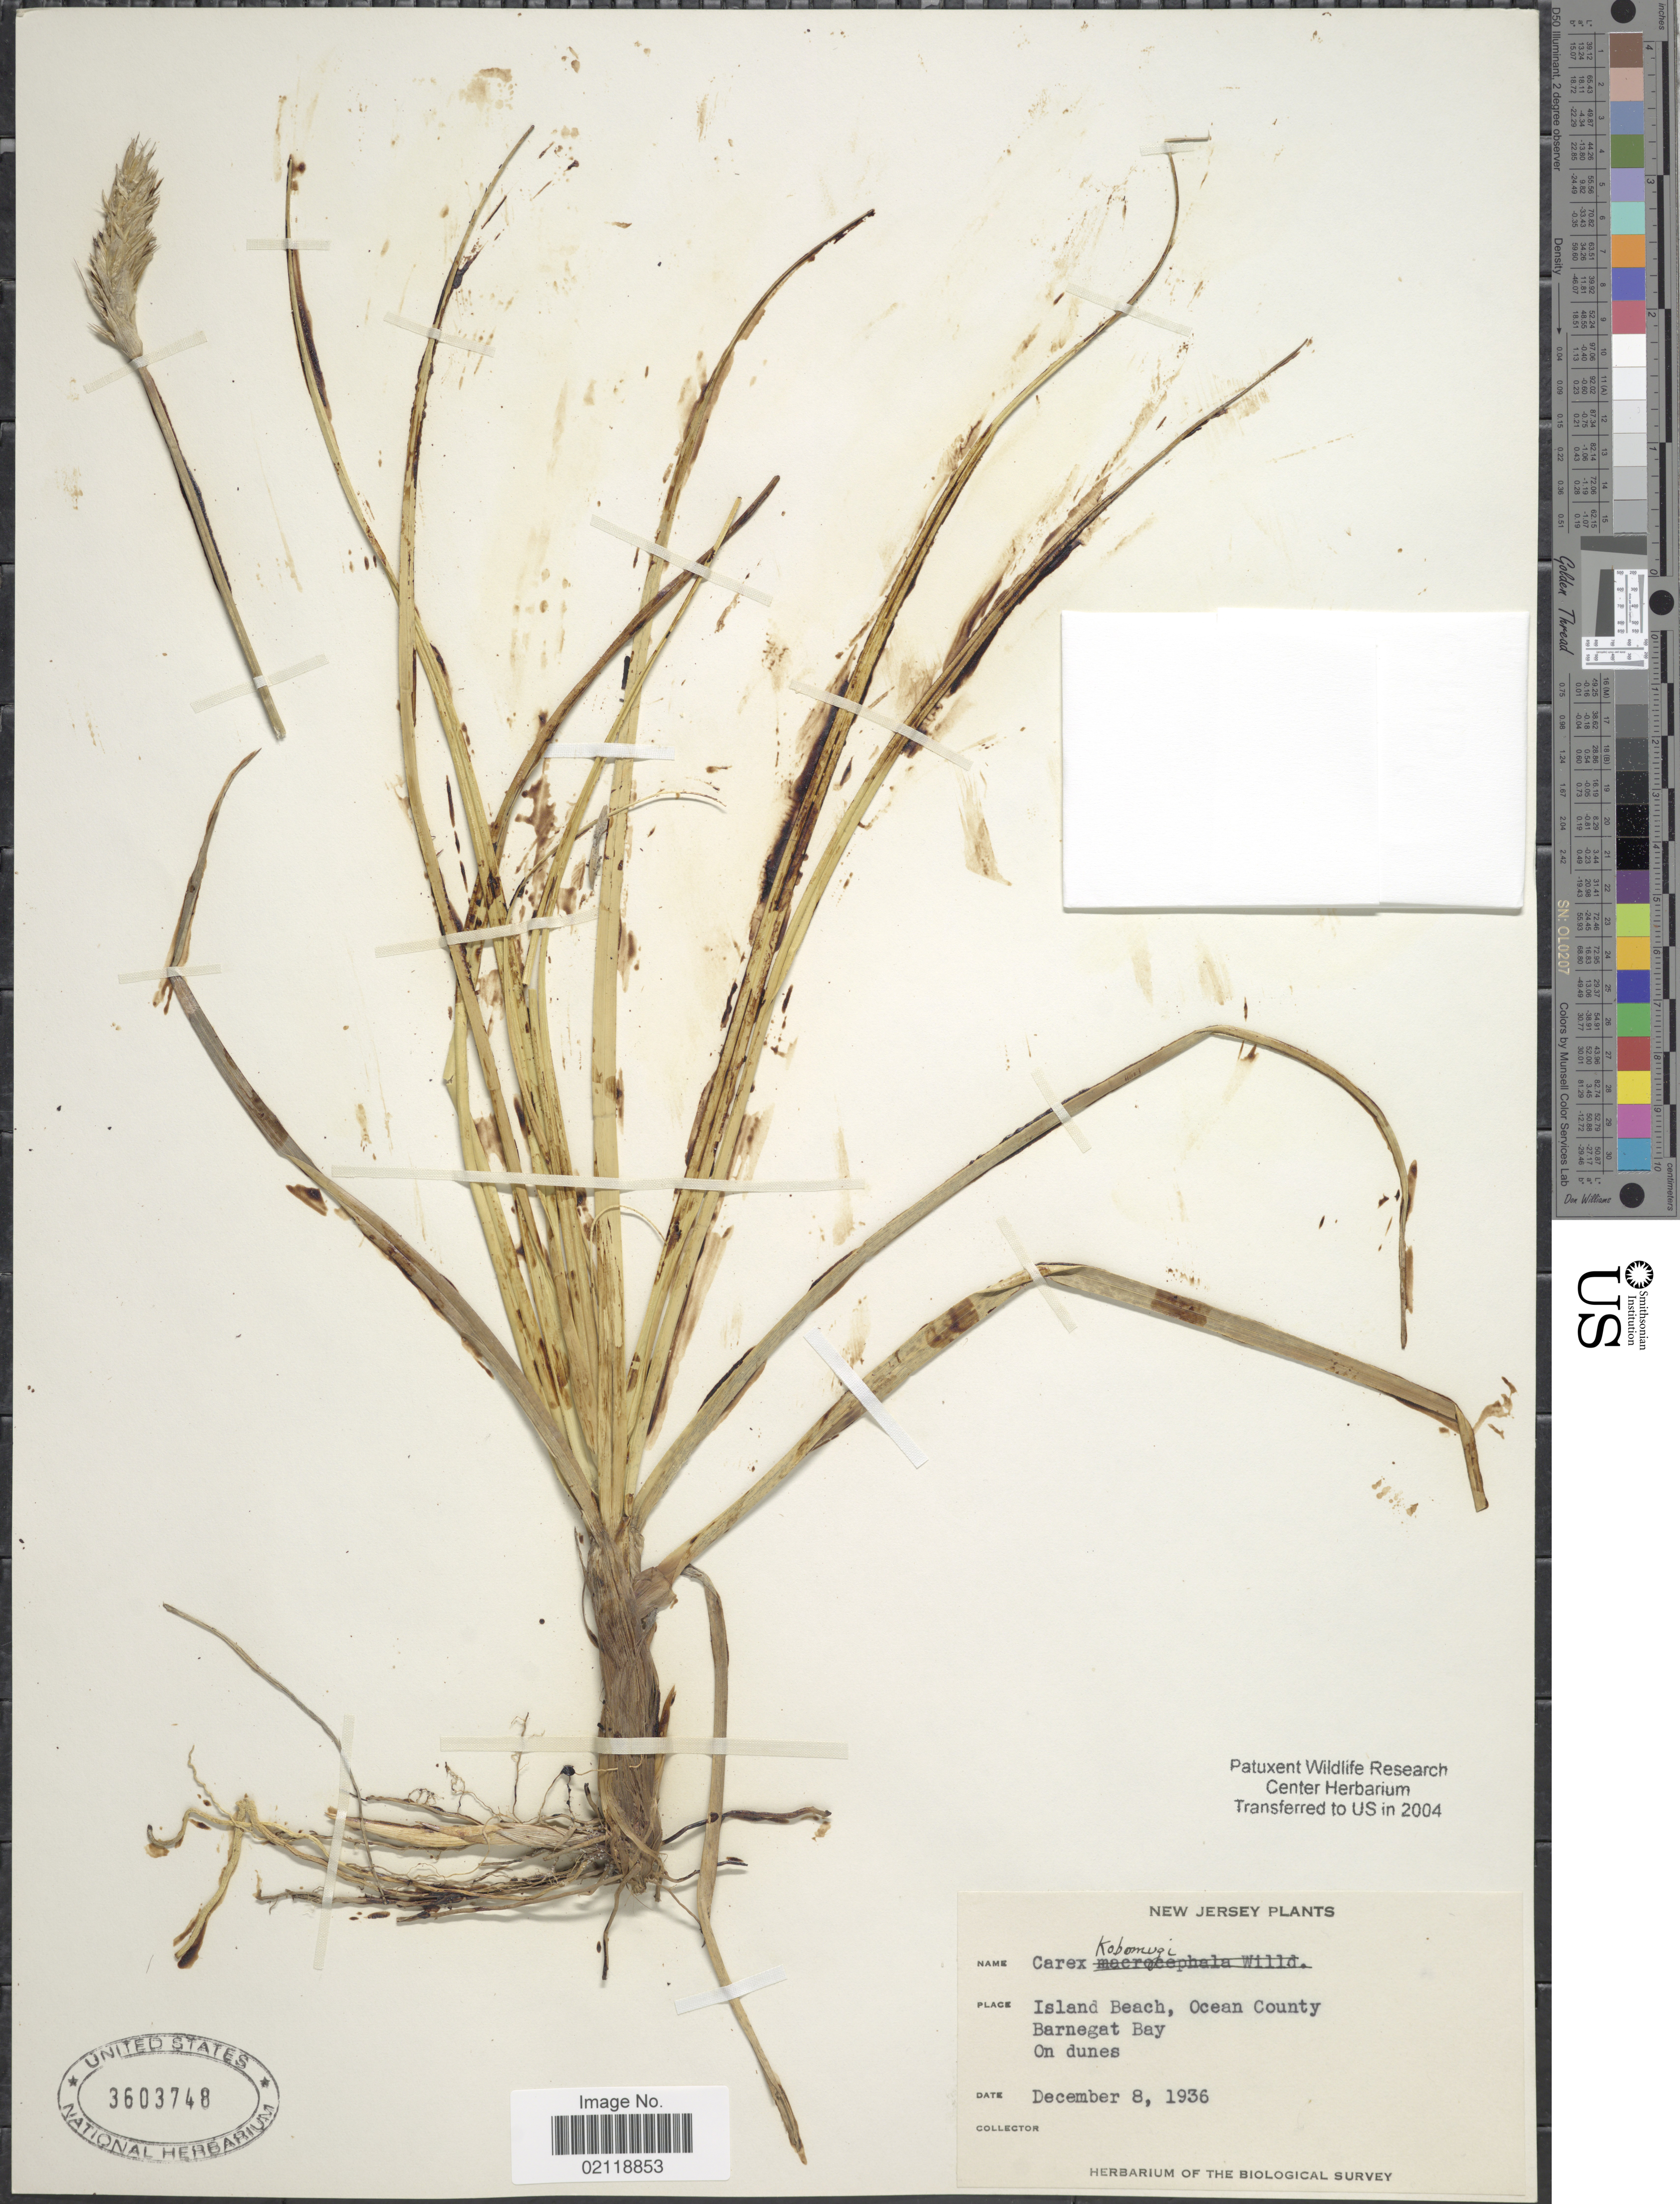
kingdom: Plantae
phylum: Tracheophyta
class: Liliopsida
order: Poales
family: Cyperaceae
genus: Carex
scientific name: Carex kobomugi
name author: Ohwi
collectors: ex herb. of the Biological Survey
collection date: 1936-12-08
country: United States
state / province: New Jersey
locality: Island Beach, Ocean County, Barnegat Bay, on dunes.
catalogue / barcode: US 3603748